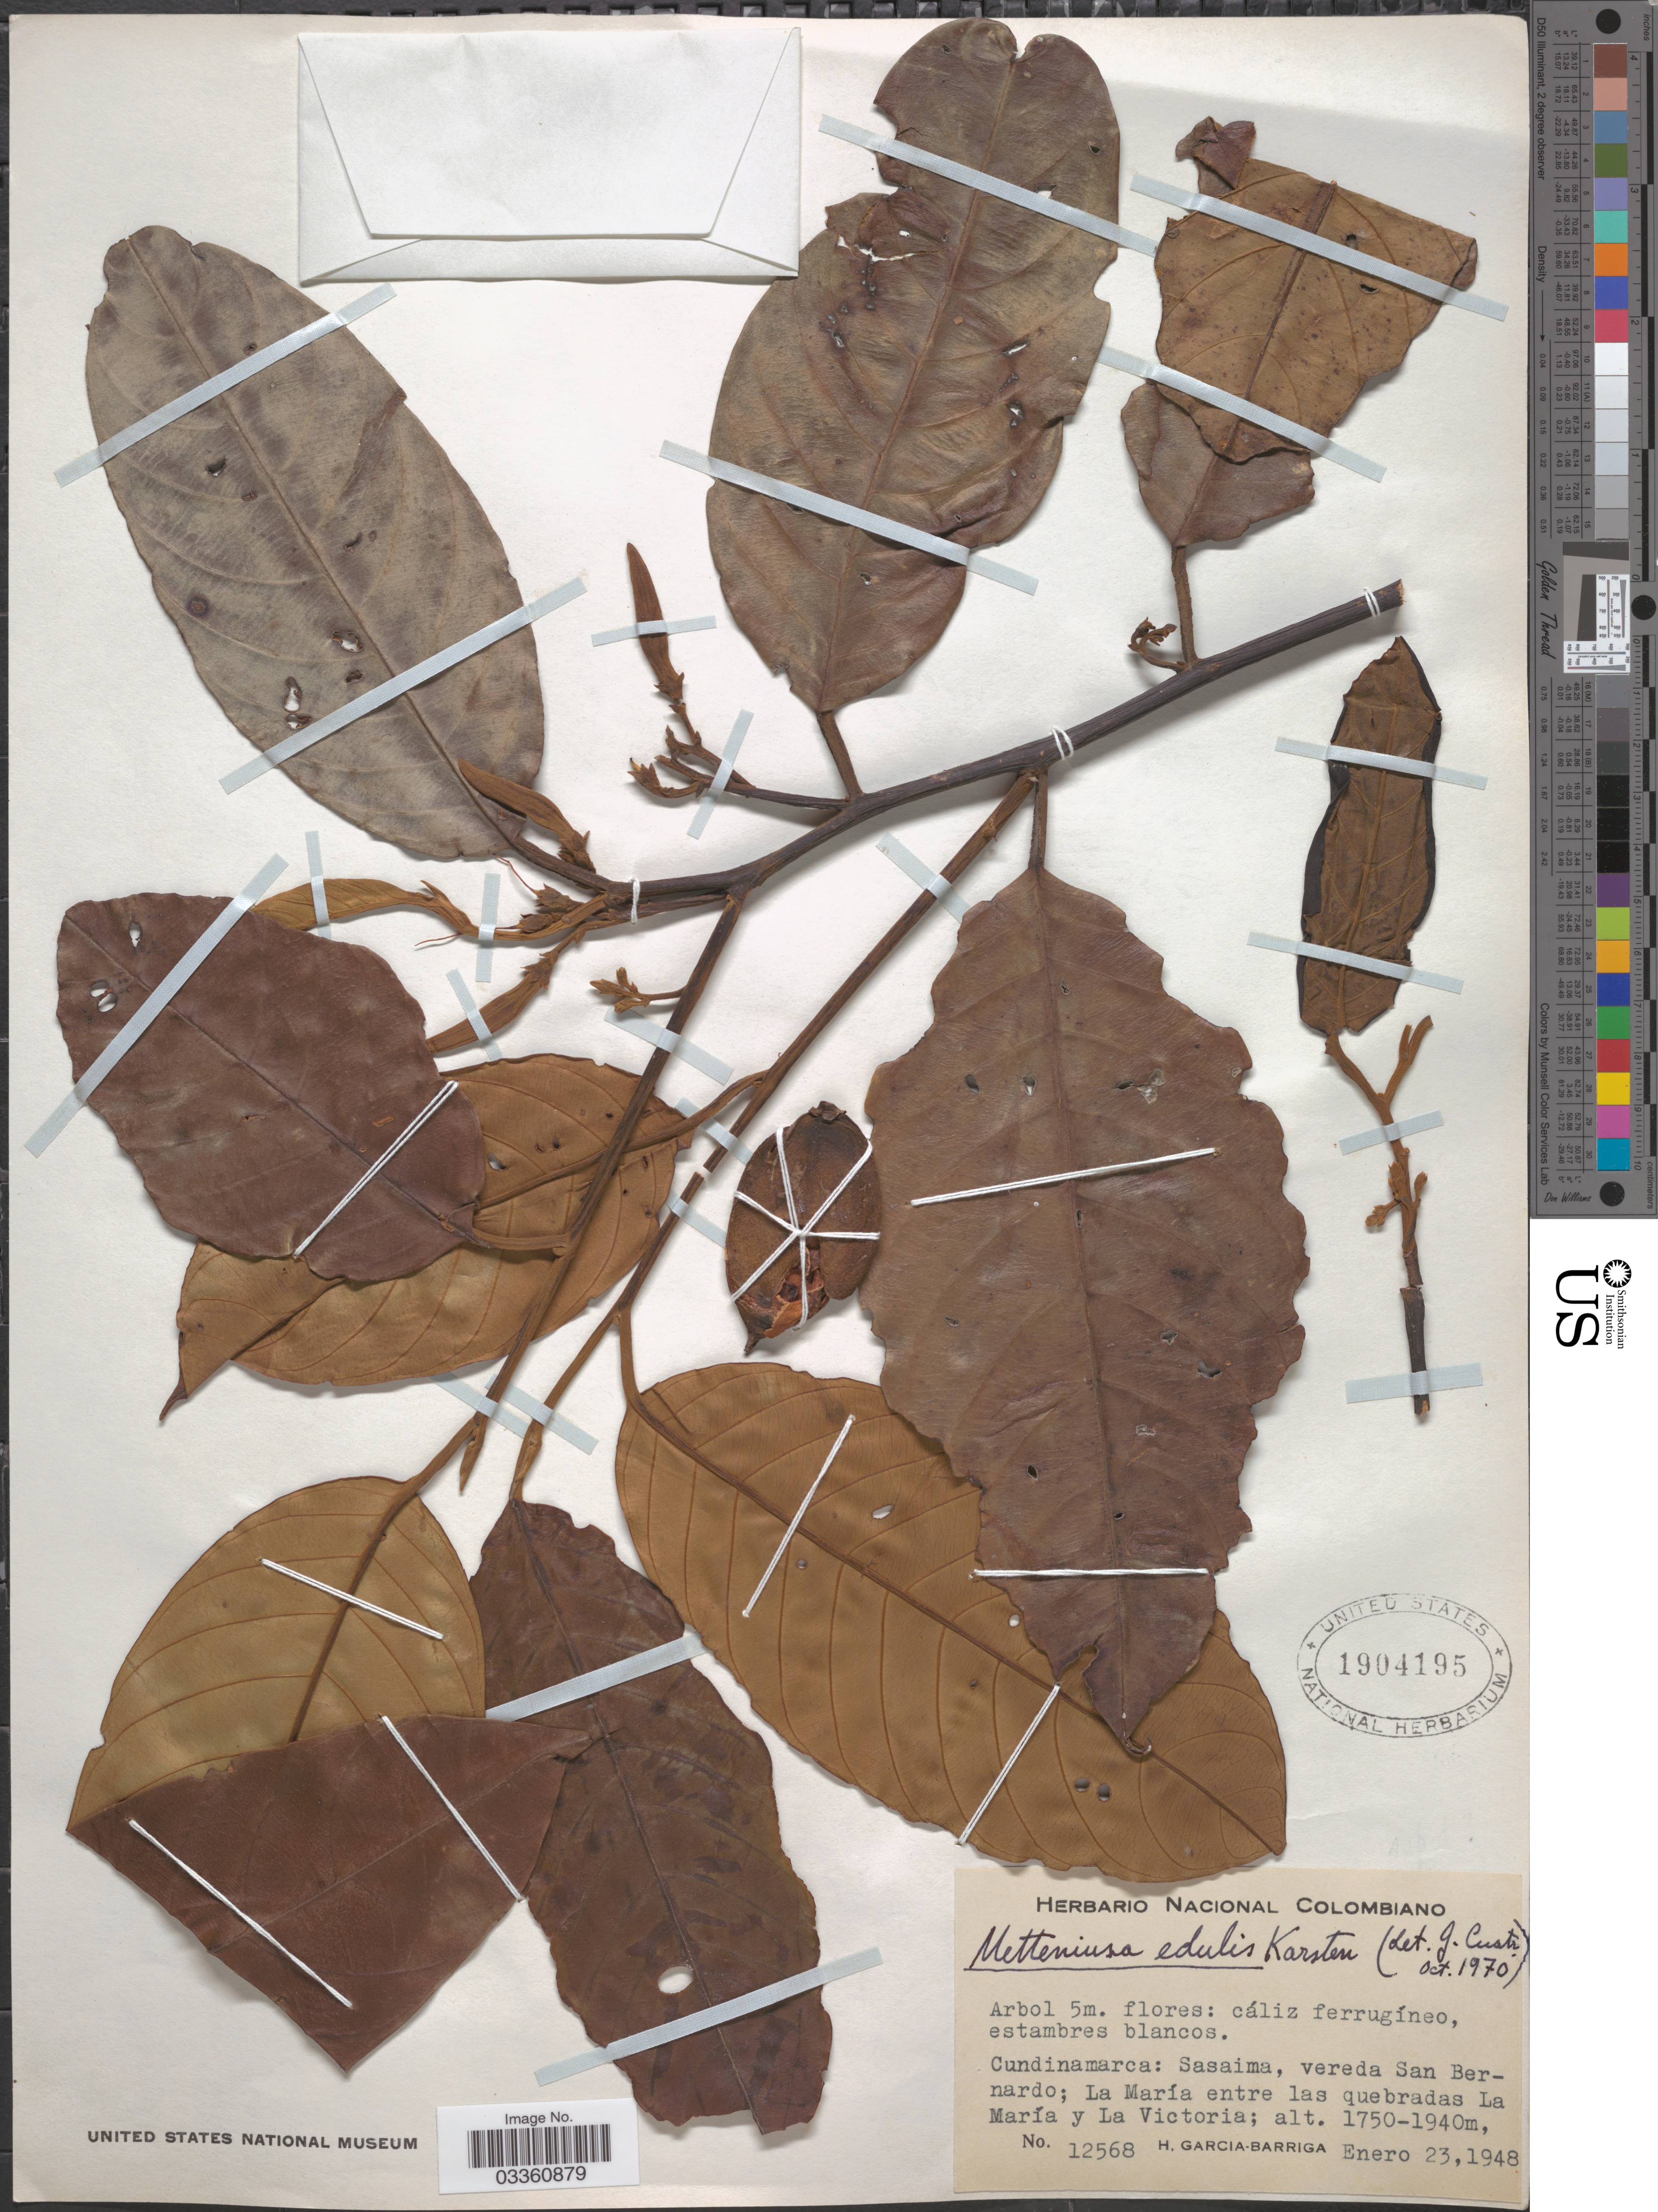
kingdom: Plantae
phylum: Tracheophyta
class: Magnoliopsida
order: Metteniusales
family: Metteniusaceae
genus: Metteniusa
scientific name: Metteniusa edulis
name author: H. Karst.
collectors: H. García Barriga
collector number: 12568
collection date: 1948-01-23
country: Colombia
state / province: Cundinamarca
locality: Sasaima, vereda San Bernardo; La María entre las quebradas La María y La Victoria.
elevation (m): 1750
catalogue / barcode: US 1904195